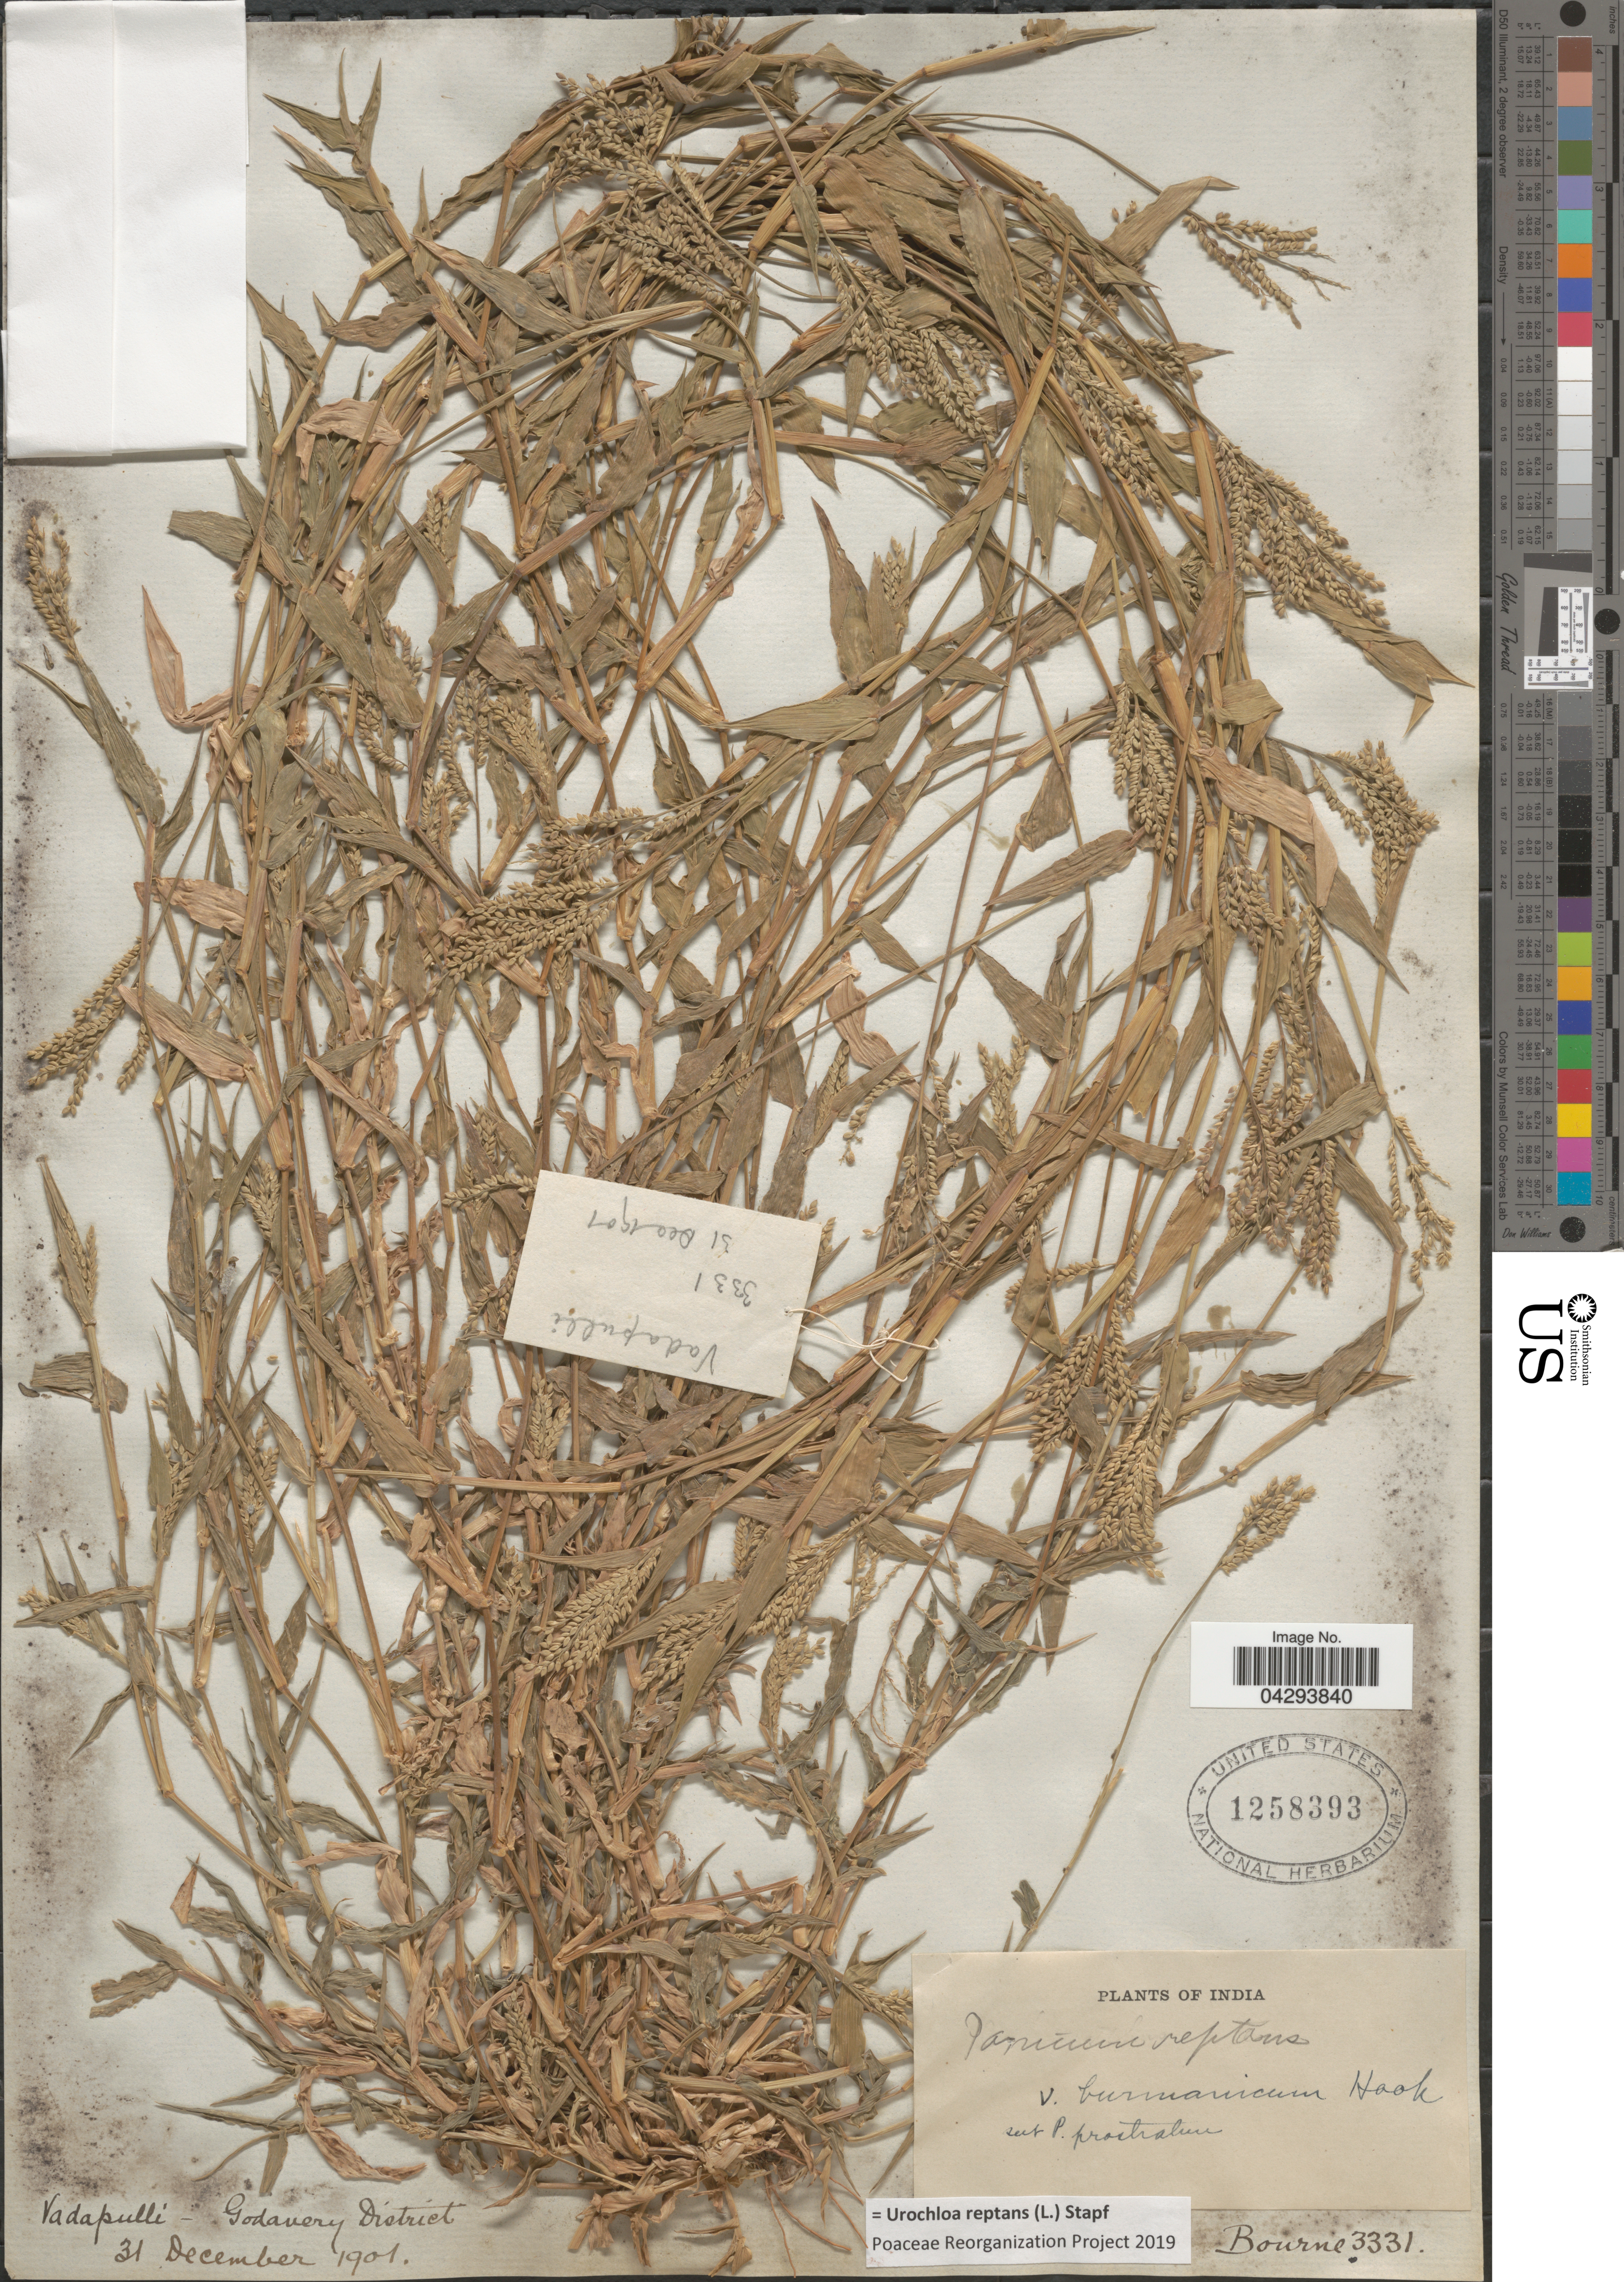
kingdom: Plantae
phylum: Tracheophyta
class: Liliopsida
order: Poales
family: Poaceae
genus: Urochloa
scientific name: Urochloa reptans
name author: (L.) Stapf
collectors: -- Bourne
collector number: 3331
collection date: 1901-12-31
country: India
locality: Vadapulli- Godavery District.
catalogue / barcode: US 1258393